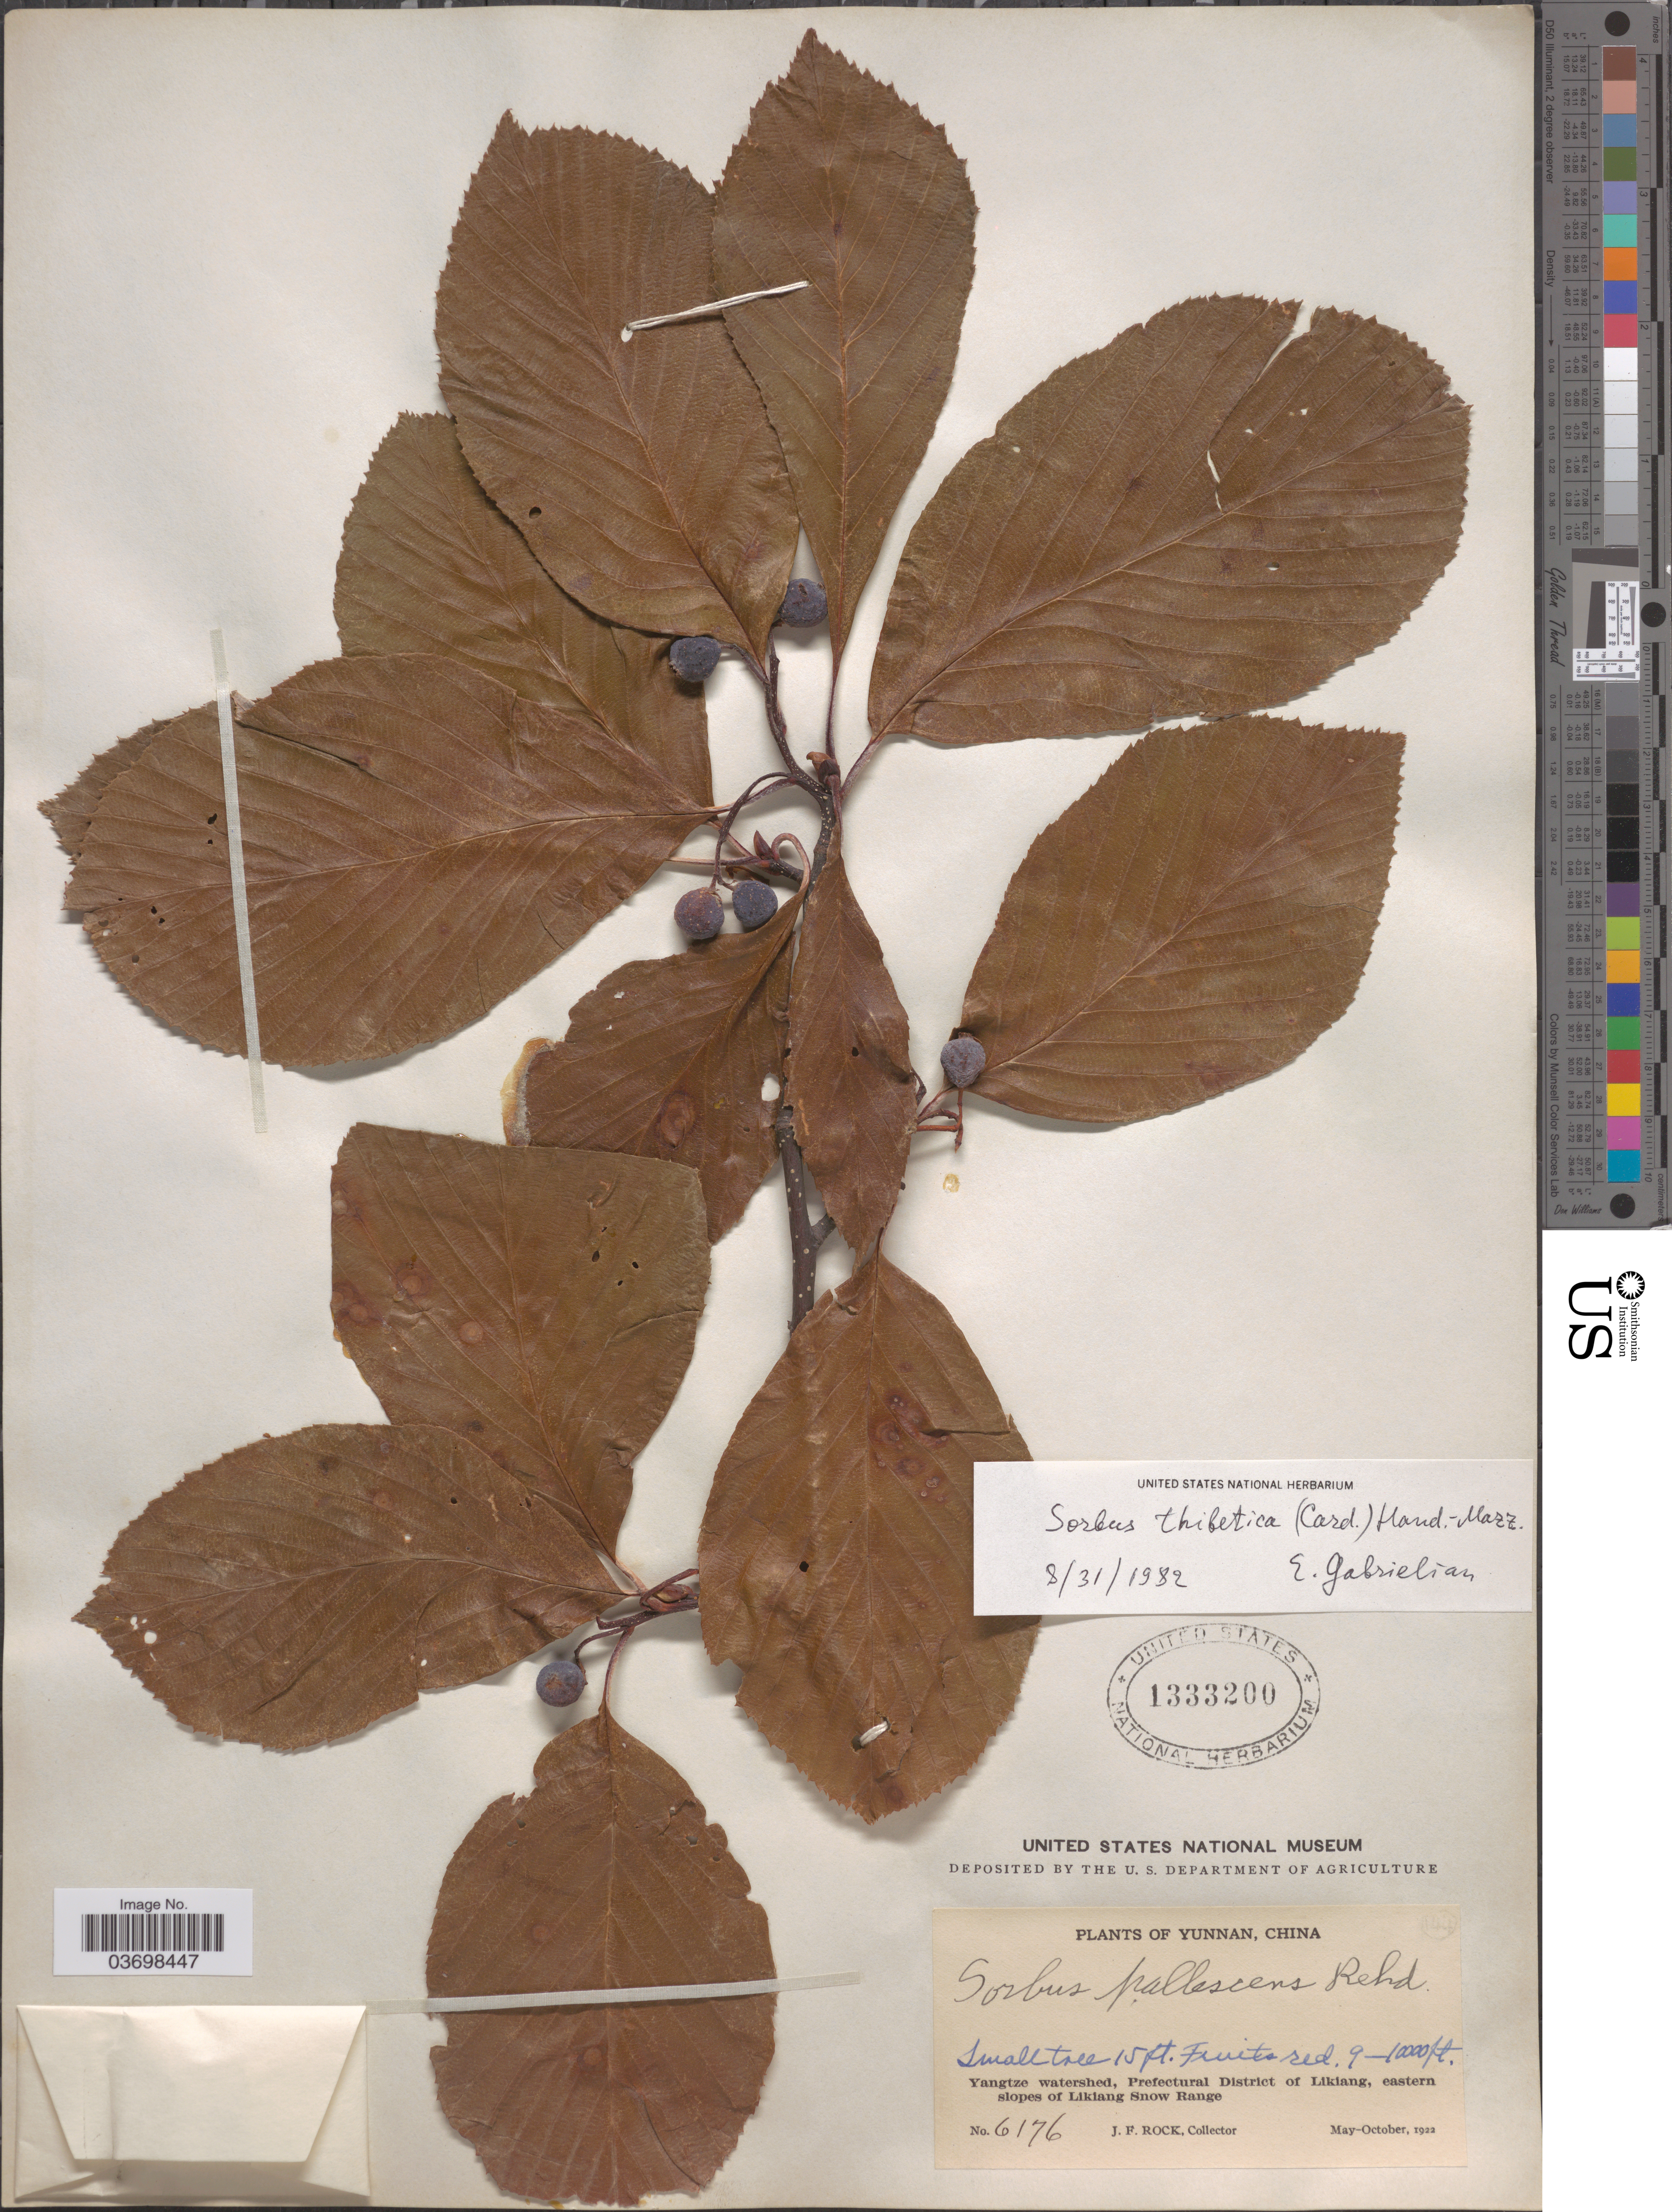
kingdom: Plantae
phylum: Tracheophyta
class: Magnoliopsida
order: Rosales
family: Rosaceae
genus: Sorbus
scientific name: Sorbus thibetica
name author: (Cardot) Hand.-Mazz.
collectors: J. Rock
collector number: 6176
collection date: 1922-05/1922-10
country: China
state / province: Yunnan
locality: Yangtze watershed, Prefectural District of Likiang, eastern slopes of Likiang Snow Range.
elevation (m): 2743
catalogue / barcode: US 1333200